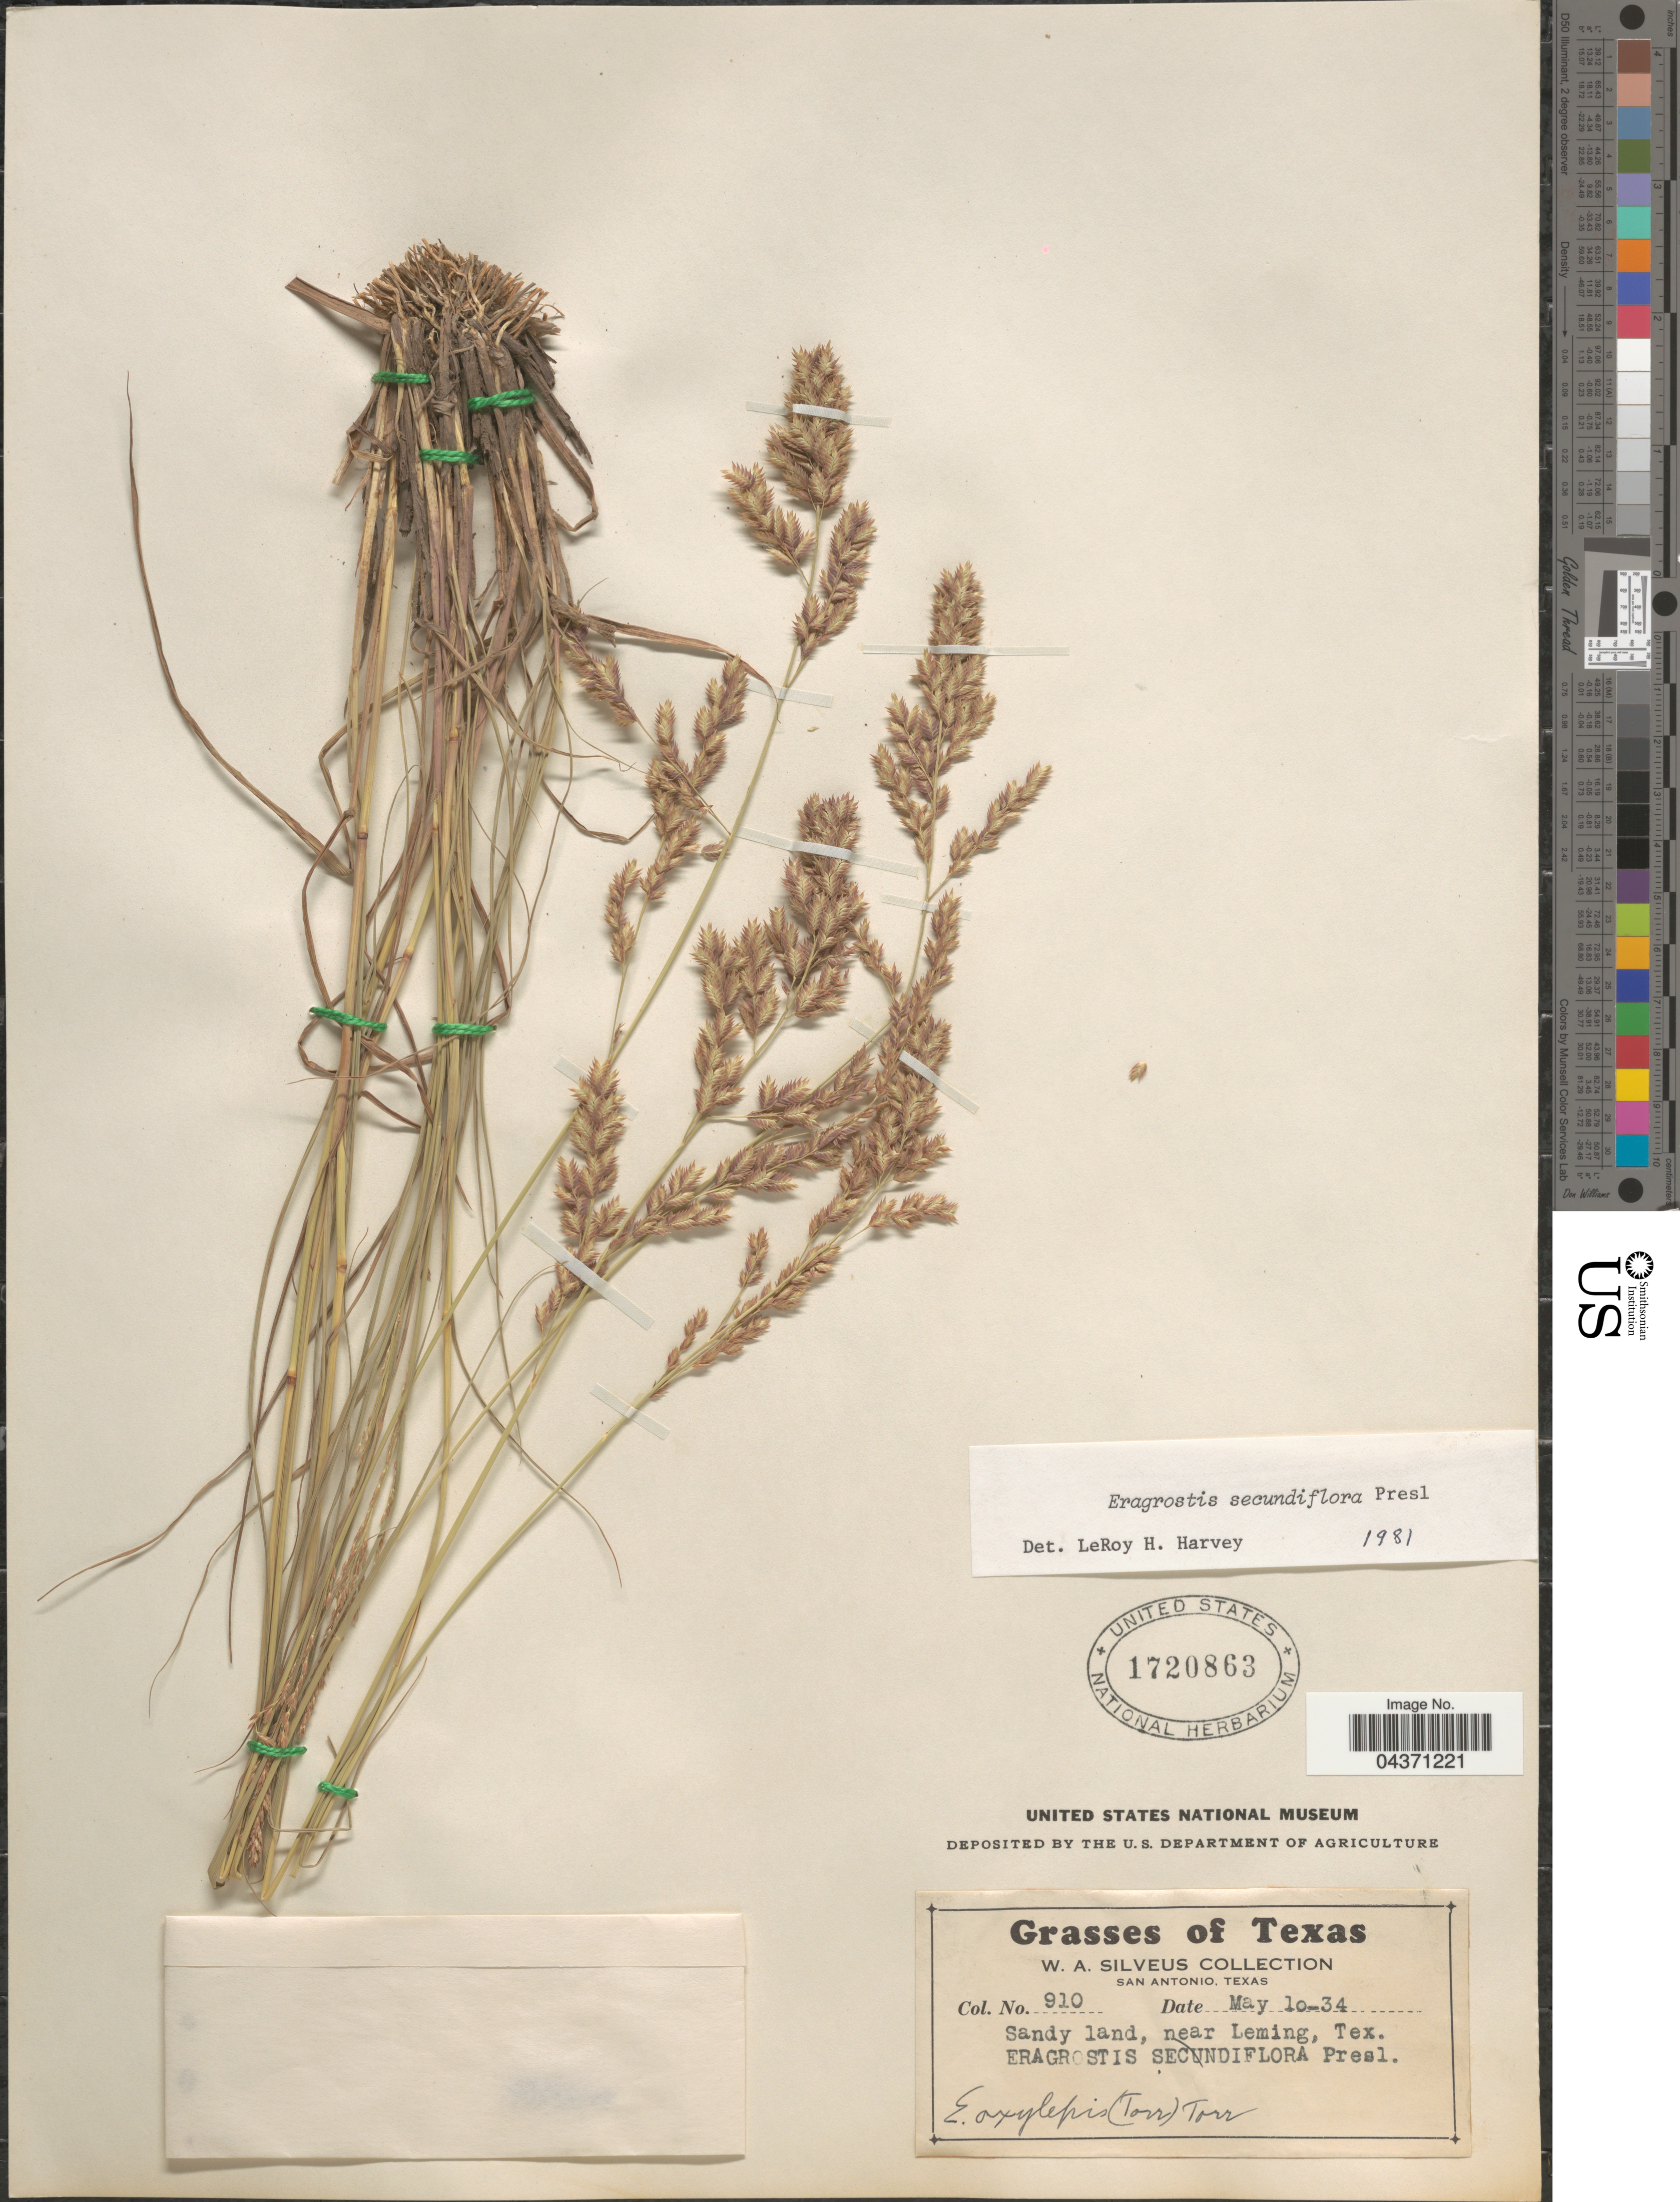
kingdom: Plantae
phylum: Tracheophyta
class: Liliopsida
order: Poales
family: Poaceae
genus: Eragrostis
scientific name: Eragrostis secundiflora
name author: J. Presl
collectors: W. Silveus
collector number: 910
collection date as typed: Transcribed d/m/y: 10/5/34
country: United States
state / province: Texas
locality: Sandy land, near Leming.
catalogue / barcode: US 1720863